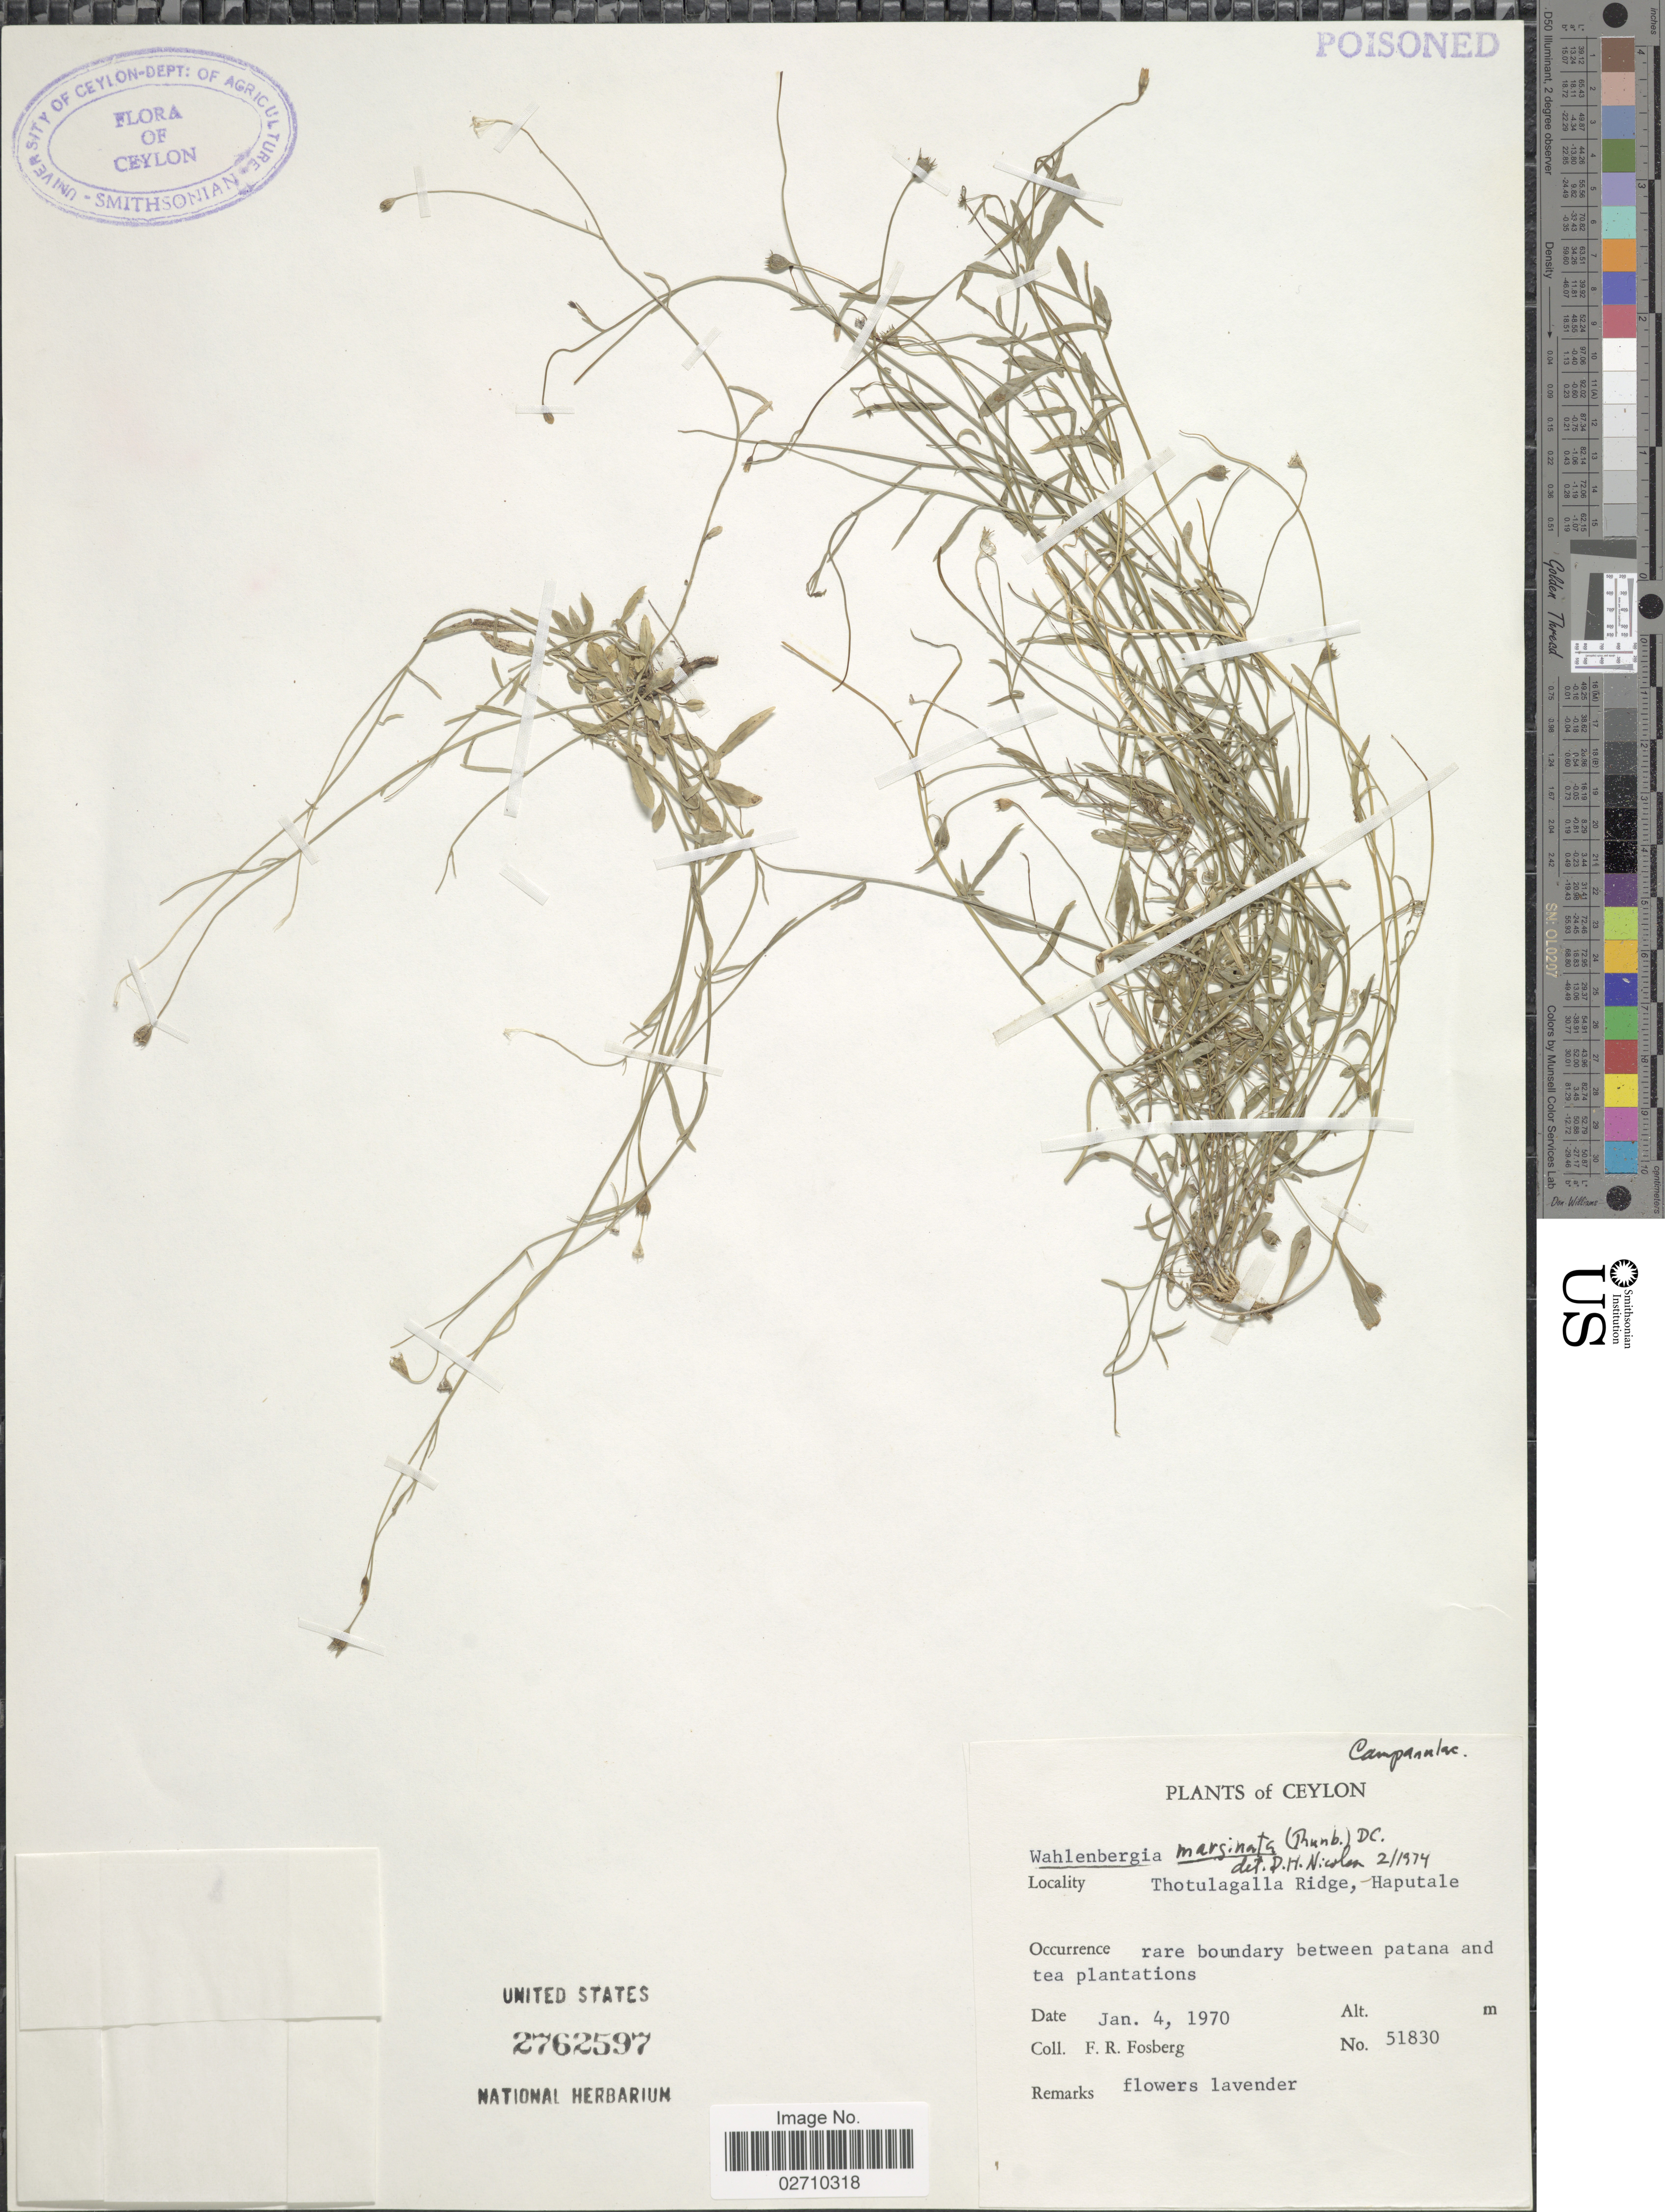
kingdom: Plantae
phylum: Tracheophyta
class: Magnoliopsida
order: Asterales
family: Campanulaceae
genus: Wahlenbergia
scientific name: Wahlenbergia marginata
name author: (Thunb.) A. DC.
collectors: F. R. Fosberg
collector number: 51830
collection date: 1970-01-04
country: Sri Lanka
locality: Ceylon. Thotulagalla Ridge, Haputale.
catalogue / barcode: US 2762597